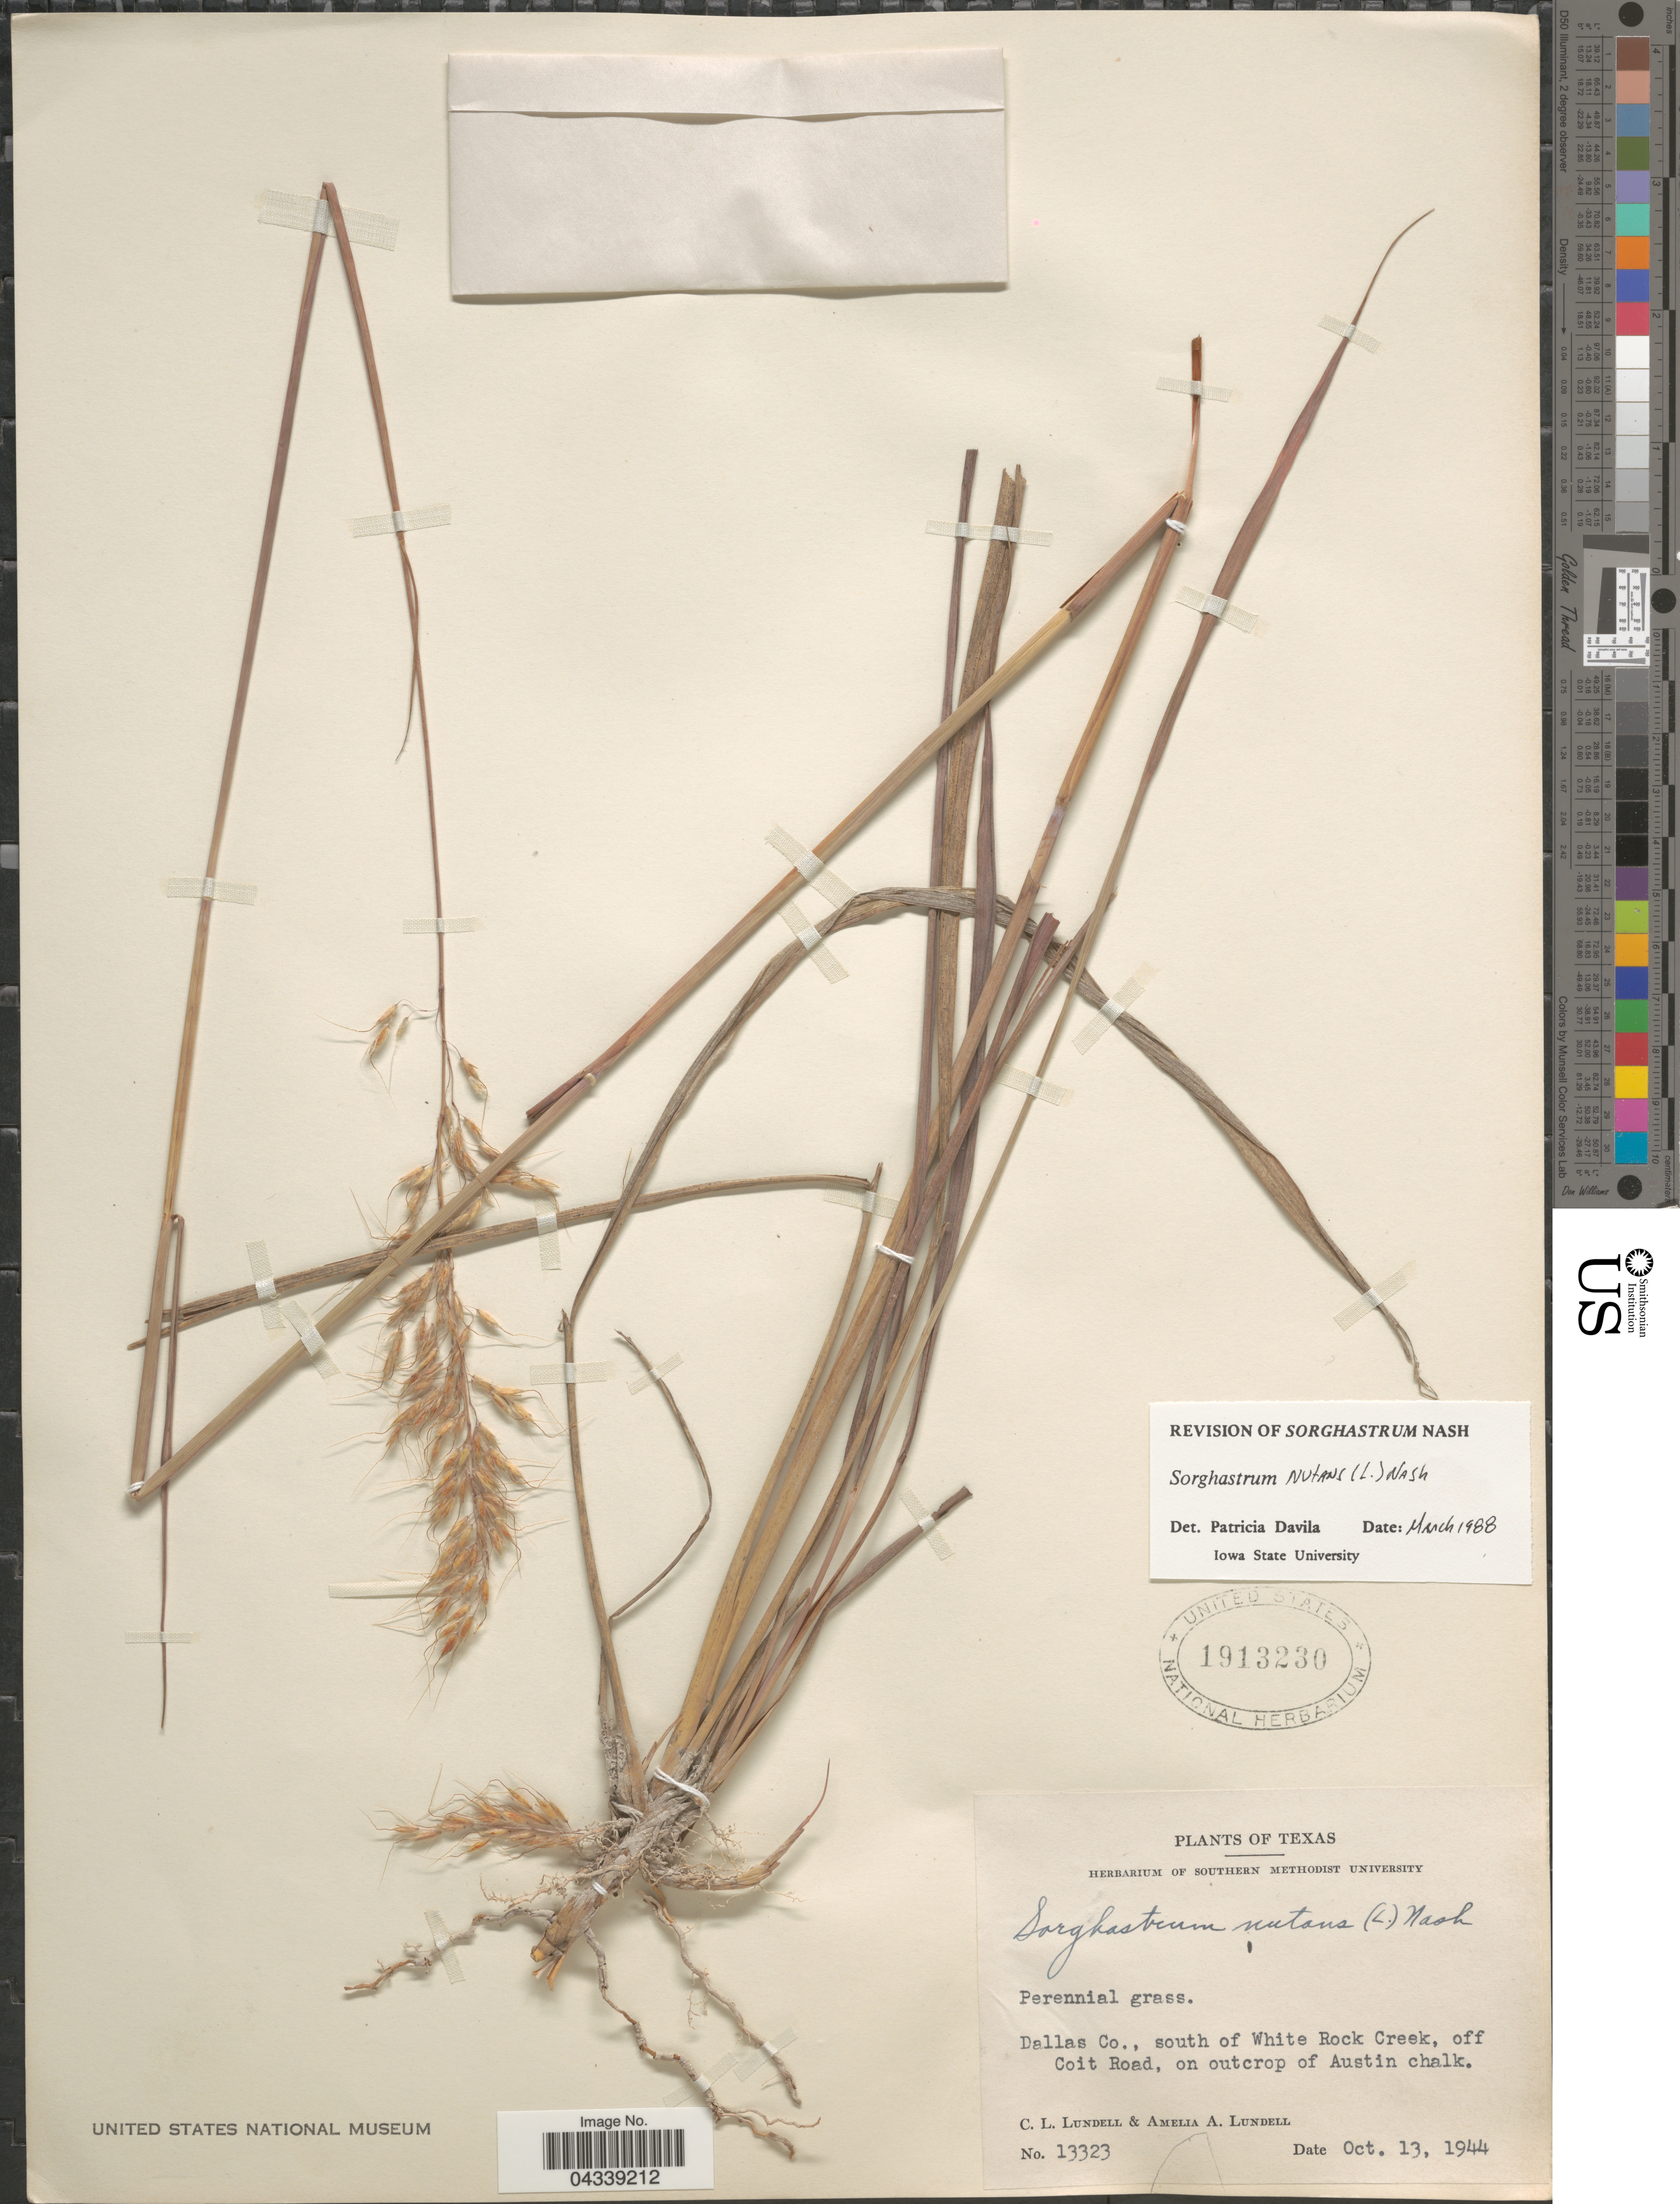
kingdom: Plantae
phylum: Tracheophyta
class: Liliopsida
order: Poales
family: Poaceae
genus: Sorghastrum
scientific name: Sorghastrum nutans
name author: (L.) Nash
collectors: C. L. Lundell & A. A. Lundell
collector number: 13323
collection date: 1944-10-13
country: United States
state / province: Texas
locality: Dallas Co., south of White Rock Creek, off Coit Road, on outcrop of Austin chalk.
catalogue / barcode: US 1913230